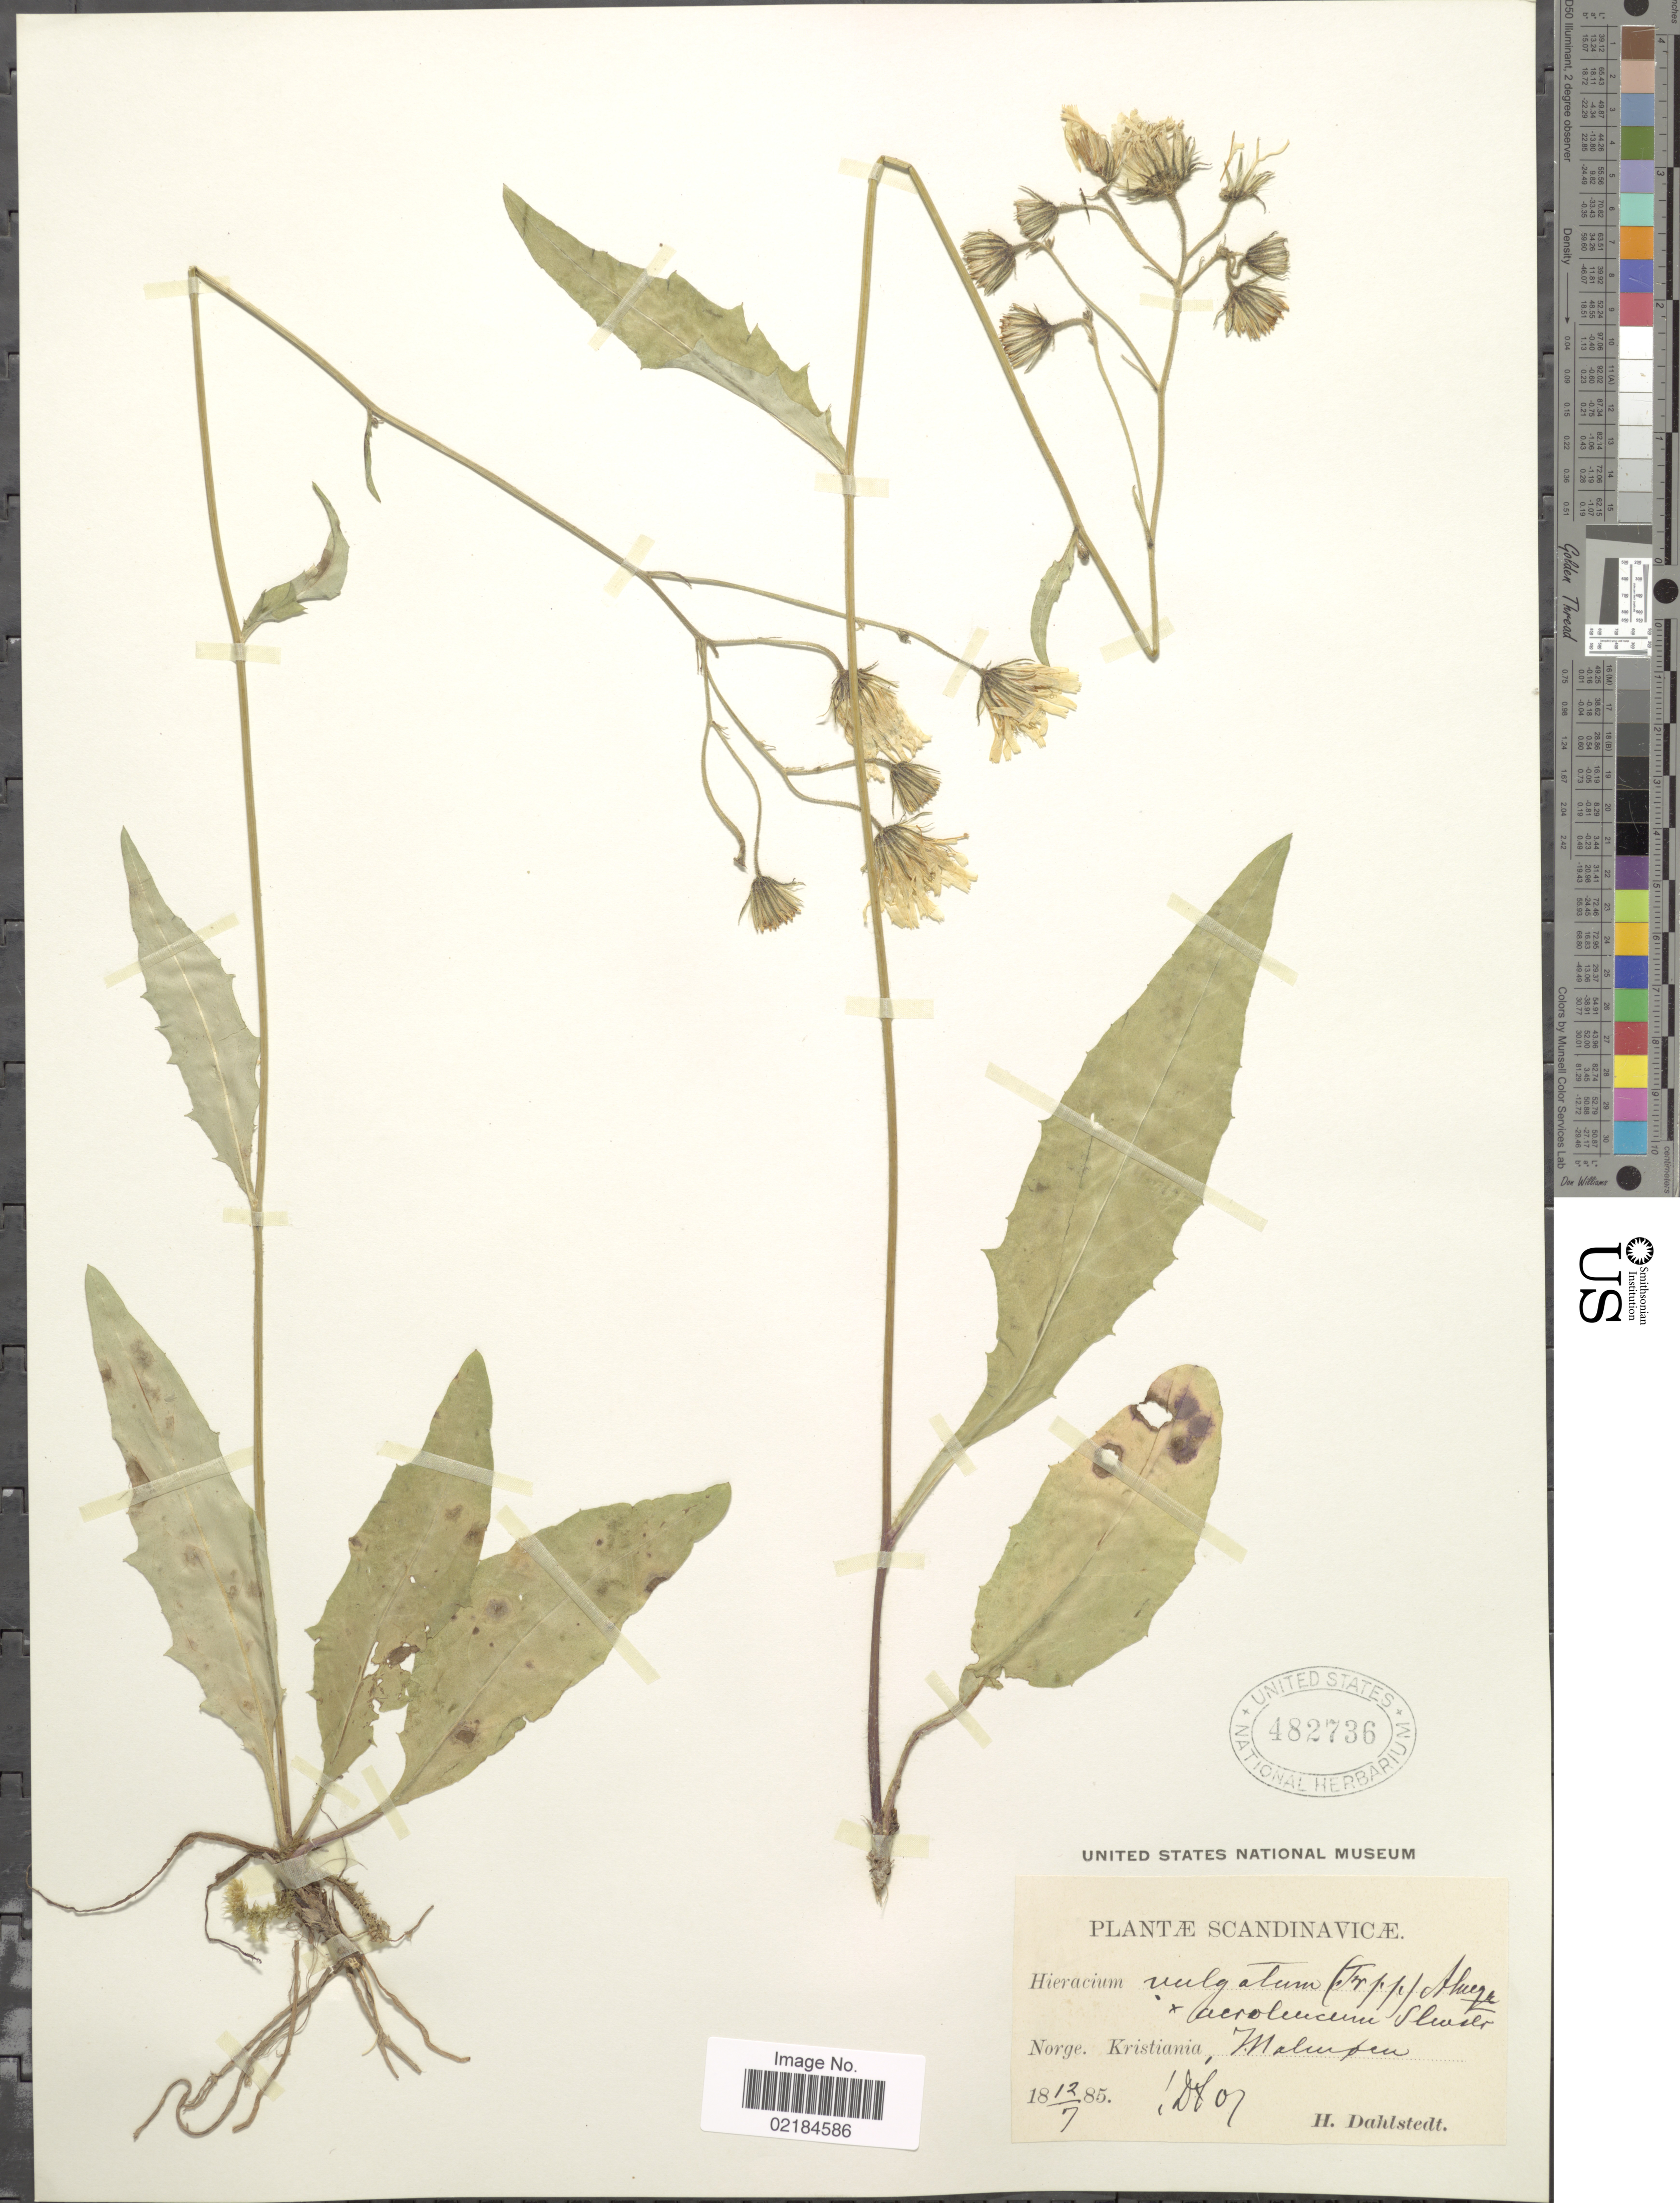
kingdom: Plantae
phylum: Tracheophyta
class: Magnoliopsida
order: Asterales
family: Asteraceae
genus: Hieracium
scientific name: Hieracium lachenalii subsp. cruenifolium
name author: (Dahlst. & Lübeck) Zahn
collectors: H. G. Dahlstedt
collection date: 1885-07-12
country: Norway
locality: Scandinavicae, Norge: Kristiana, Malmpen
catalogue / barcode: US 482736